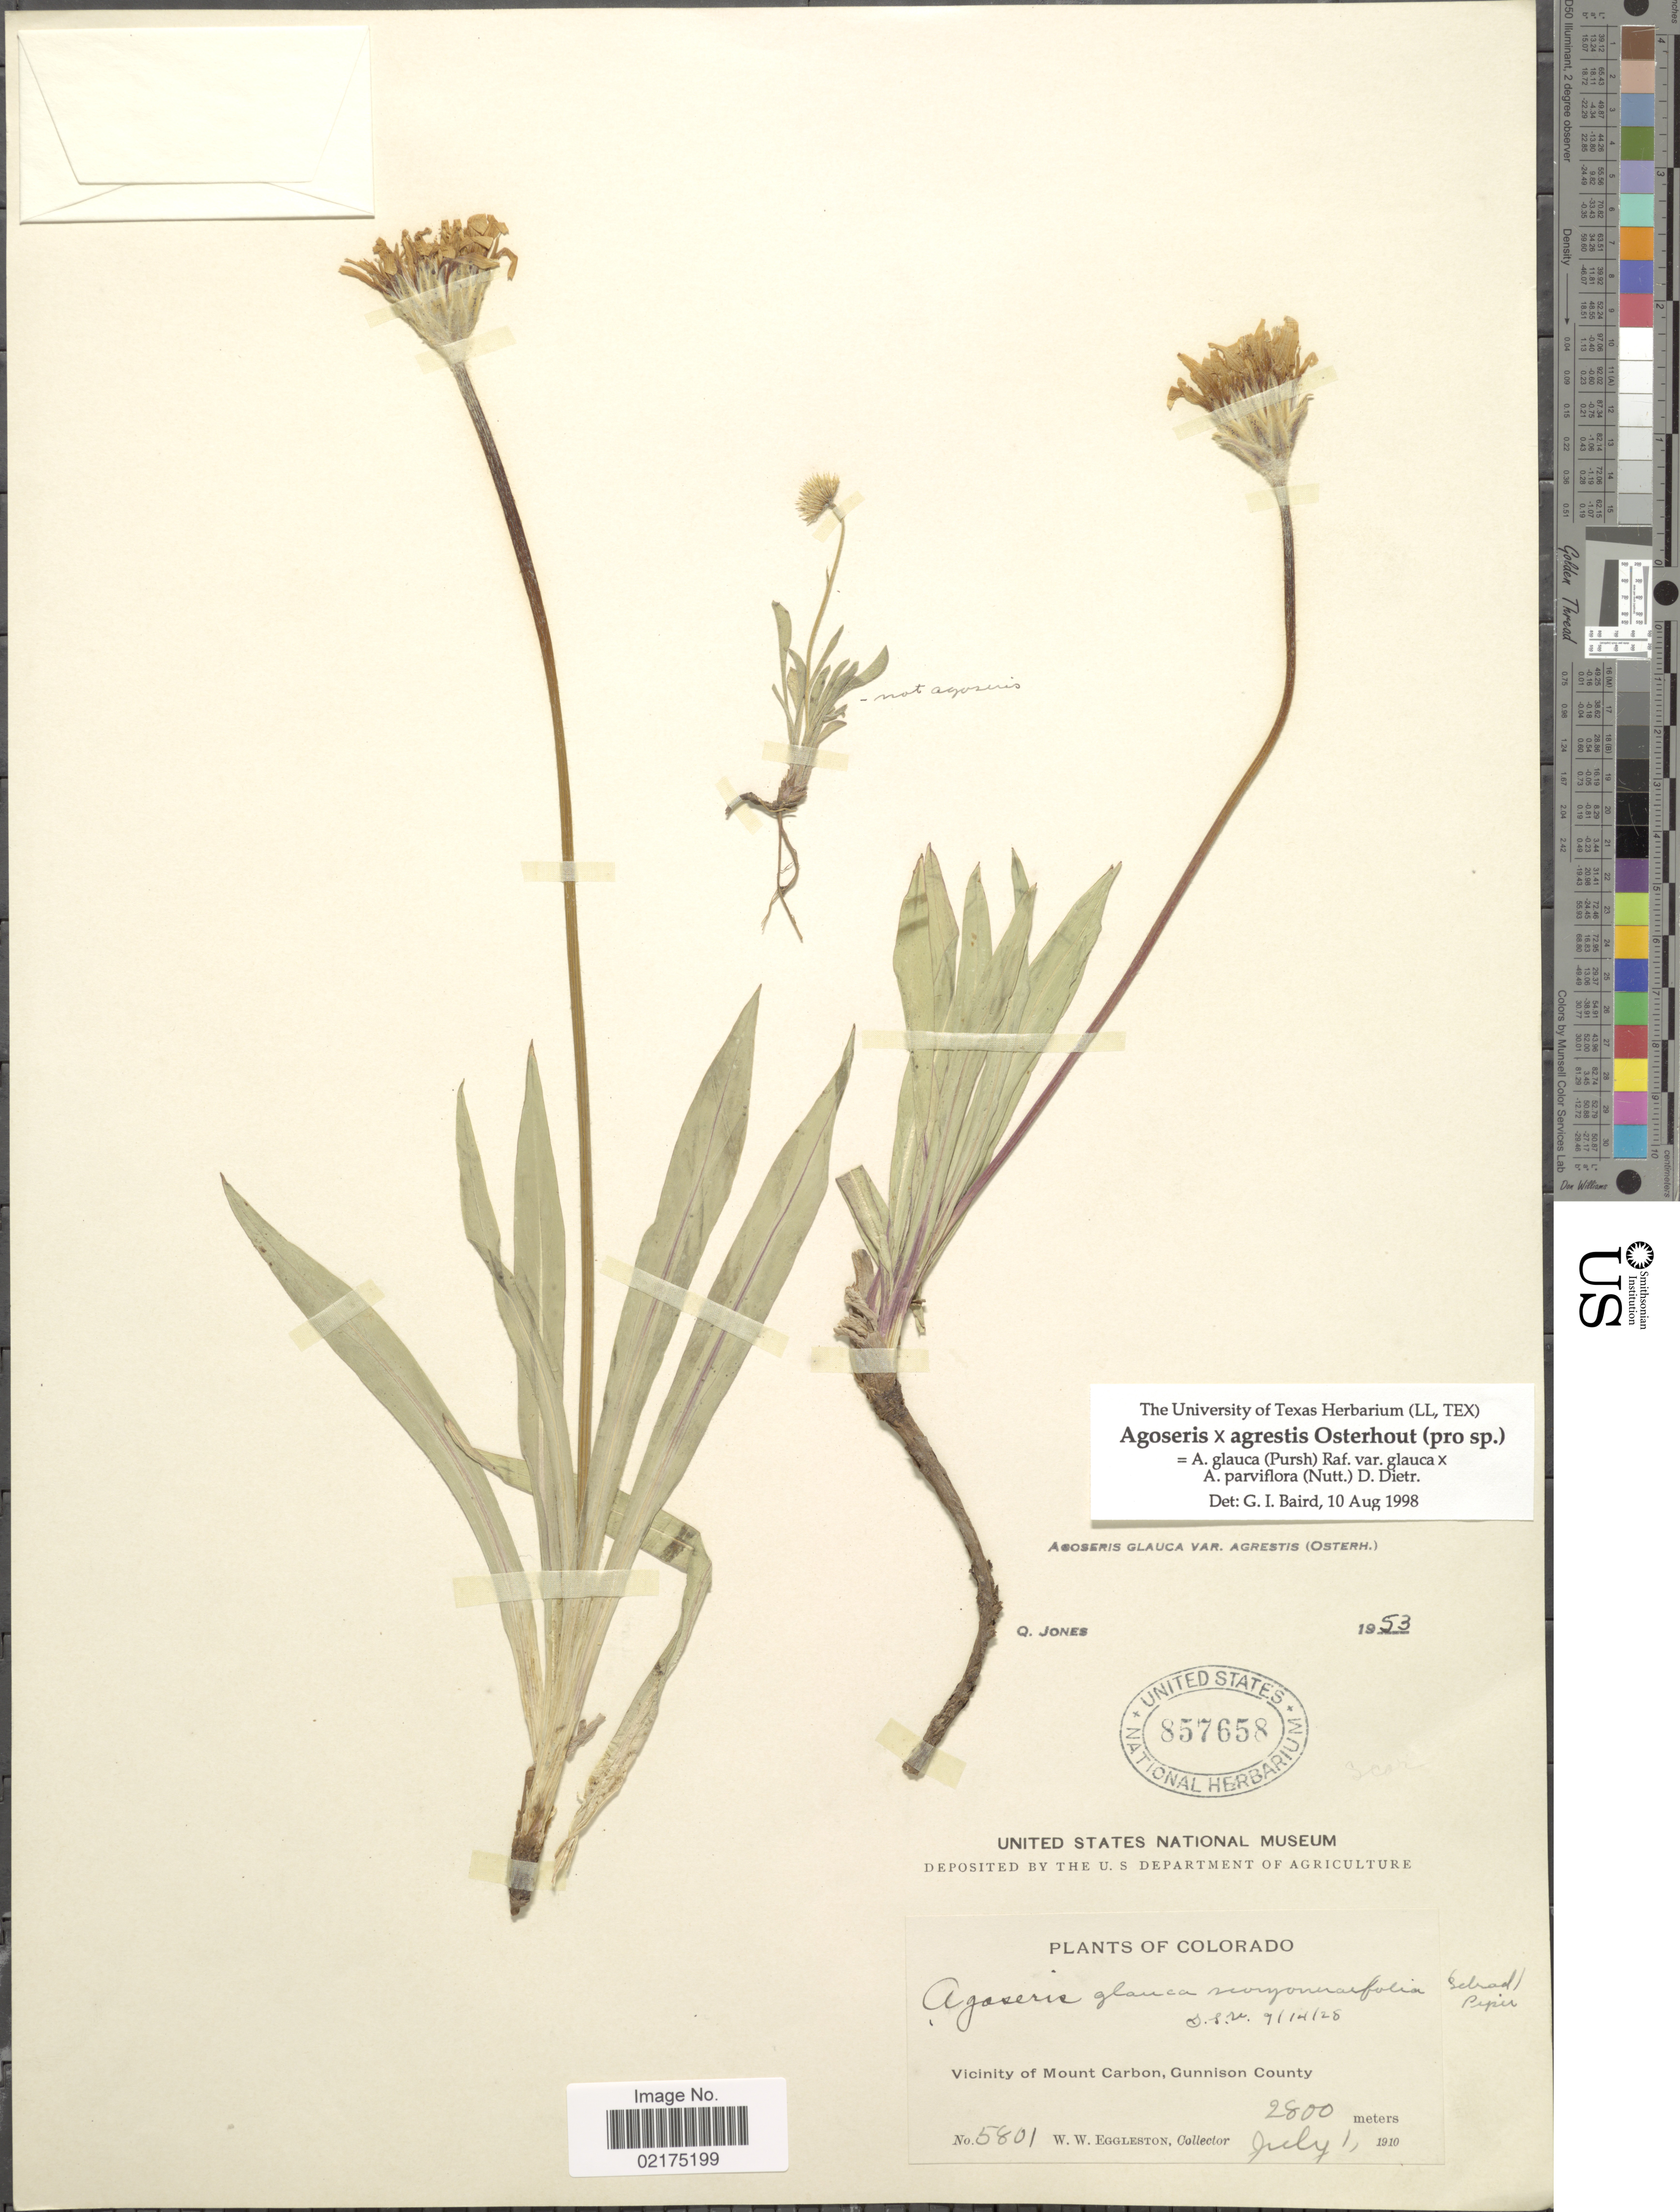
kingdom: Plantae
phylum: Tracheophyta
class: Magnoliopsida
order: Asterales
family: Asteraceae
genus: Agoseris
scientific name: Agoseris agrestis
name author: Osterh.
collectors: W. W. Eggleston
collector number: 5801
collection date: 1910-07-01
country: United States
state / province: Colorado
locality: Vicinity of Mount Carbon, Gunnison County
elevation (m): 2800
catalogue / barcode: US 857658